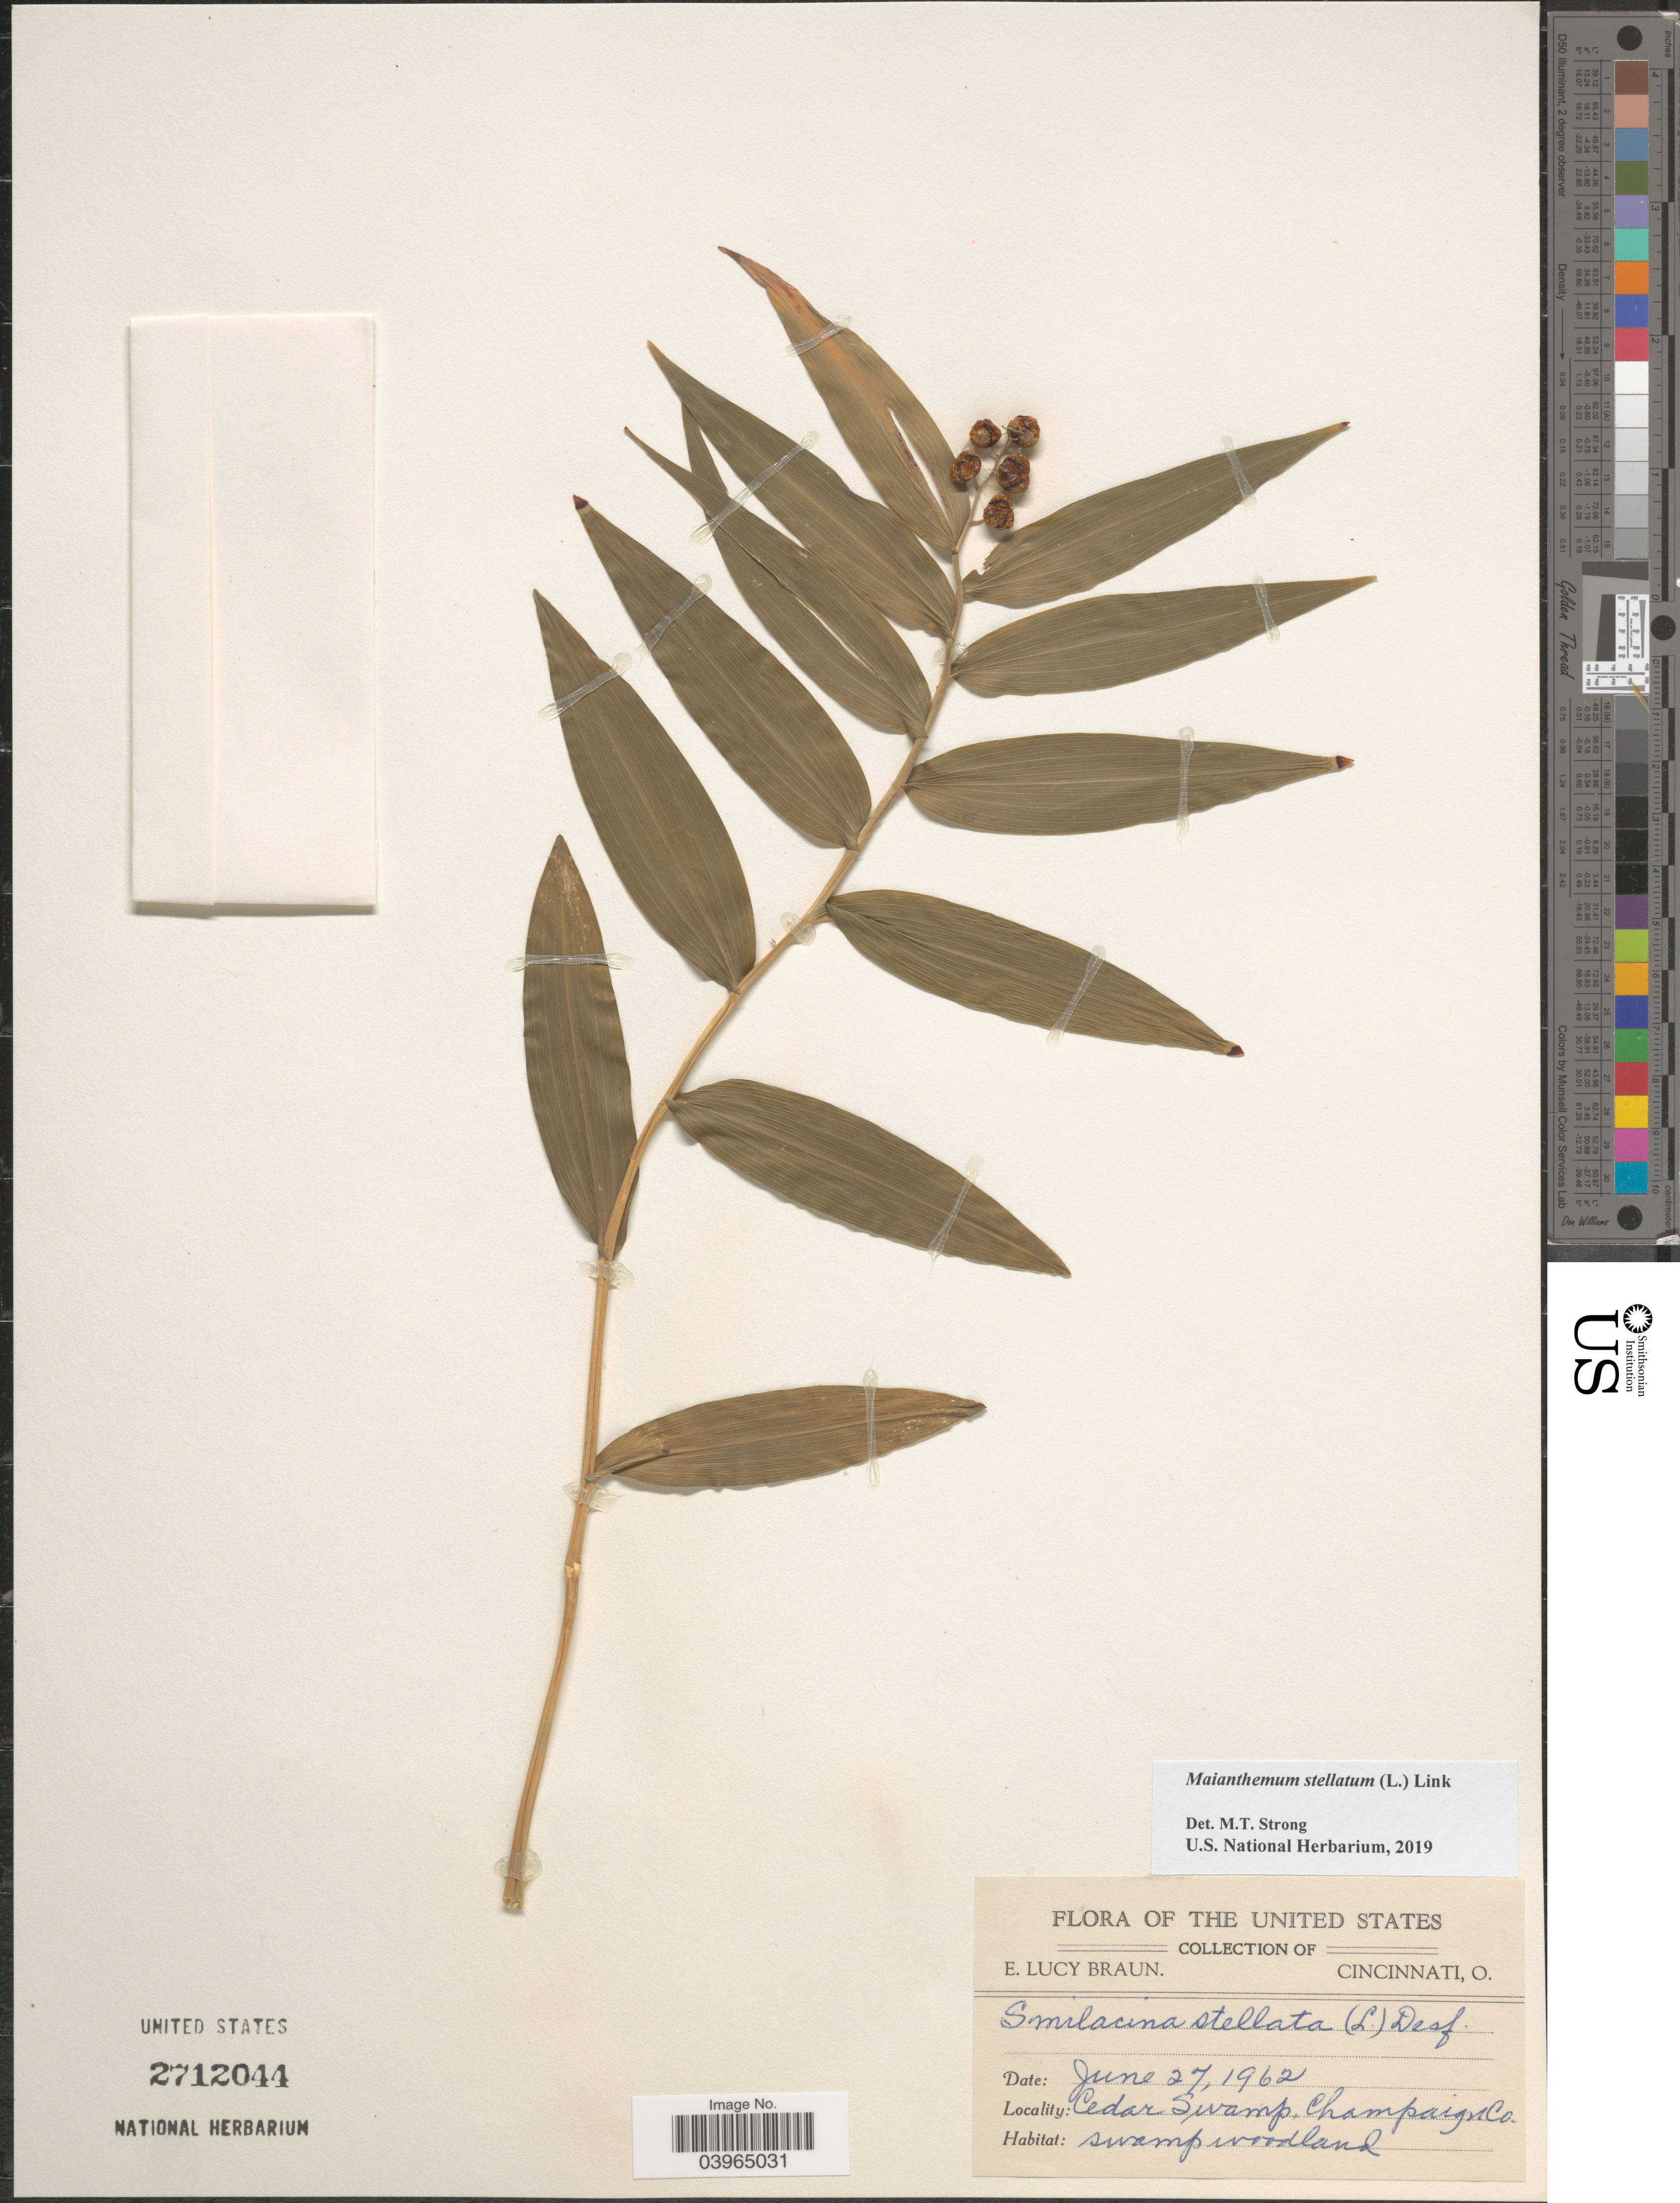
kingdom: Plantae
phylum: Tracheophyta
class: Liliopsida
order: Asparagales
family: Asparagaceae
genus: Maianthemum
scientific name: Maianthemum stellatum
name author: (L.) Link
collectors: E. L. Braun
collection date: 1962-06-27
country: United States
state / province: Ohio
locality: Cedar Swamp, Champaign Co.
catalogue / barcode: US 2712044